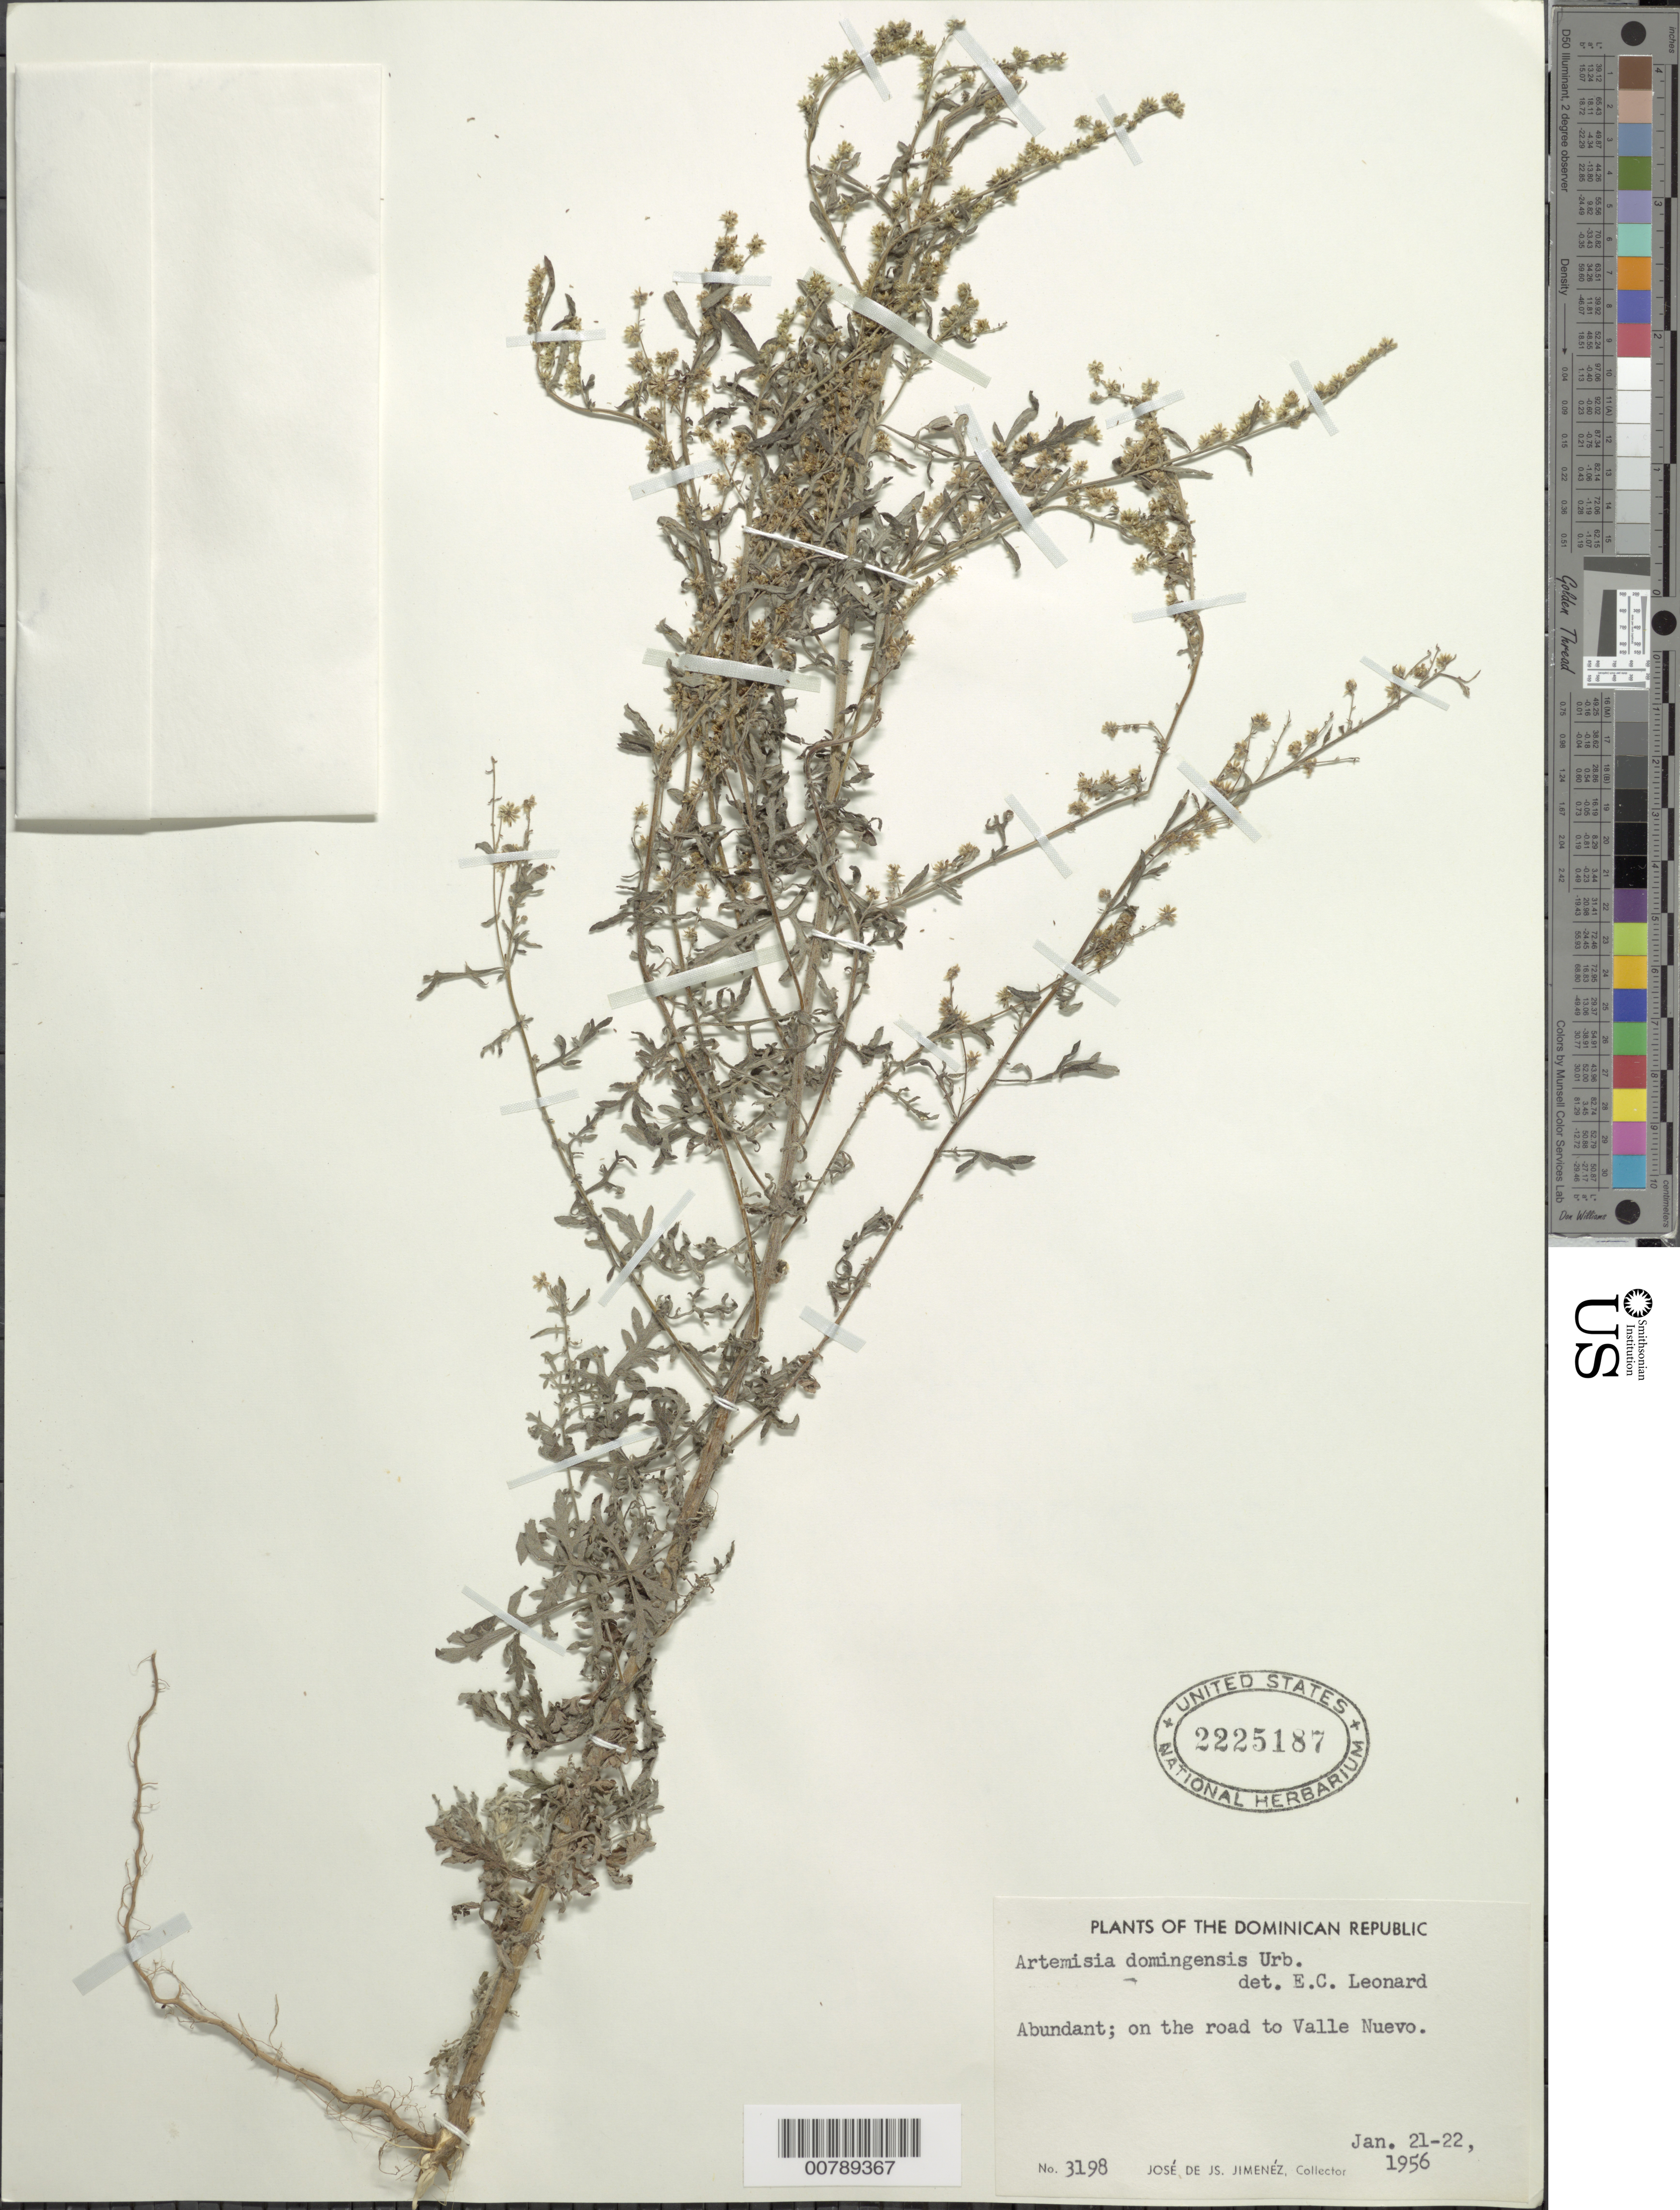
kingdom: Plantae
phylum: Tracheophyta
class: Magnoliopsida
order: Asterales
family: Asteraceae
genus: Artemisia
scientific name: Artemisia domingensis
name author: Urb.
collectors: J. J. Jiménez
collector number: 3198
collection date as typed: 21 Jan 1956 to 22 Jan 1956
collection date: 1956-01-21/1956-01-22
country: Dominican Republic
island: Hispaniola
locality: On the road to Valle Nuevo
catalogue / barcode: US 2225187